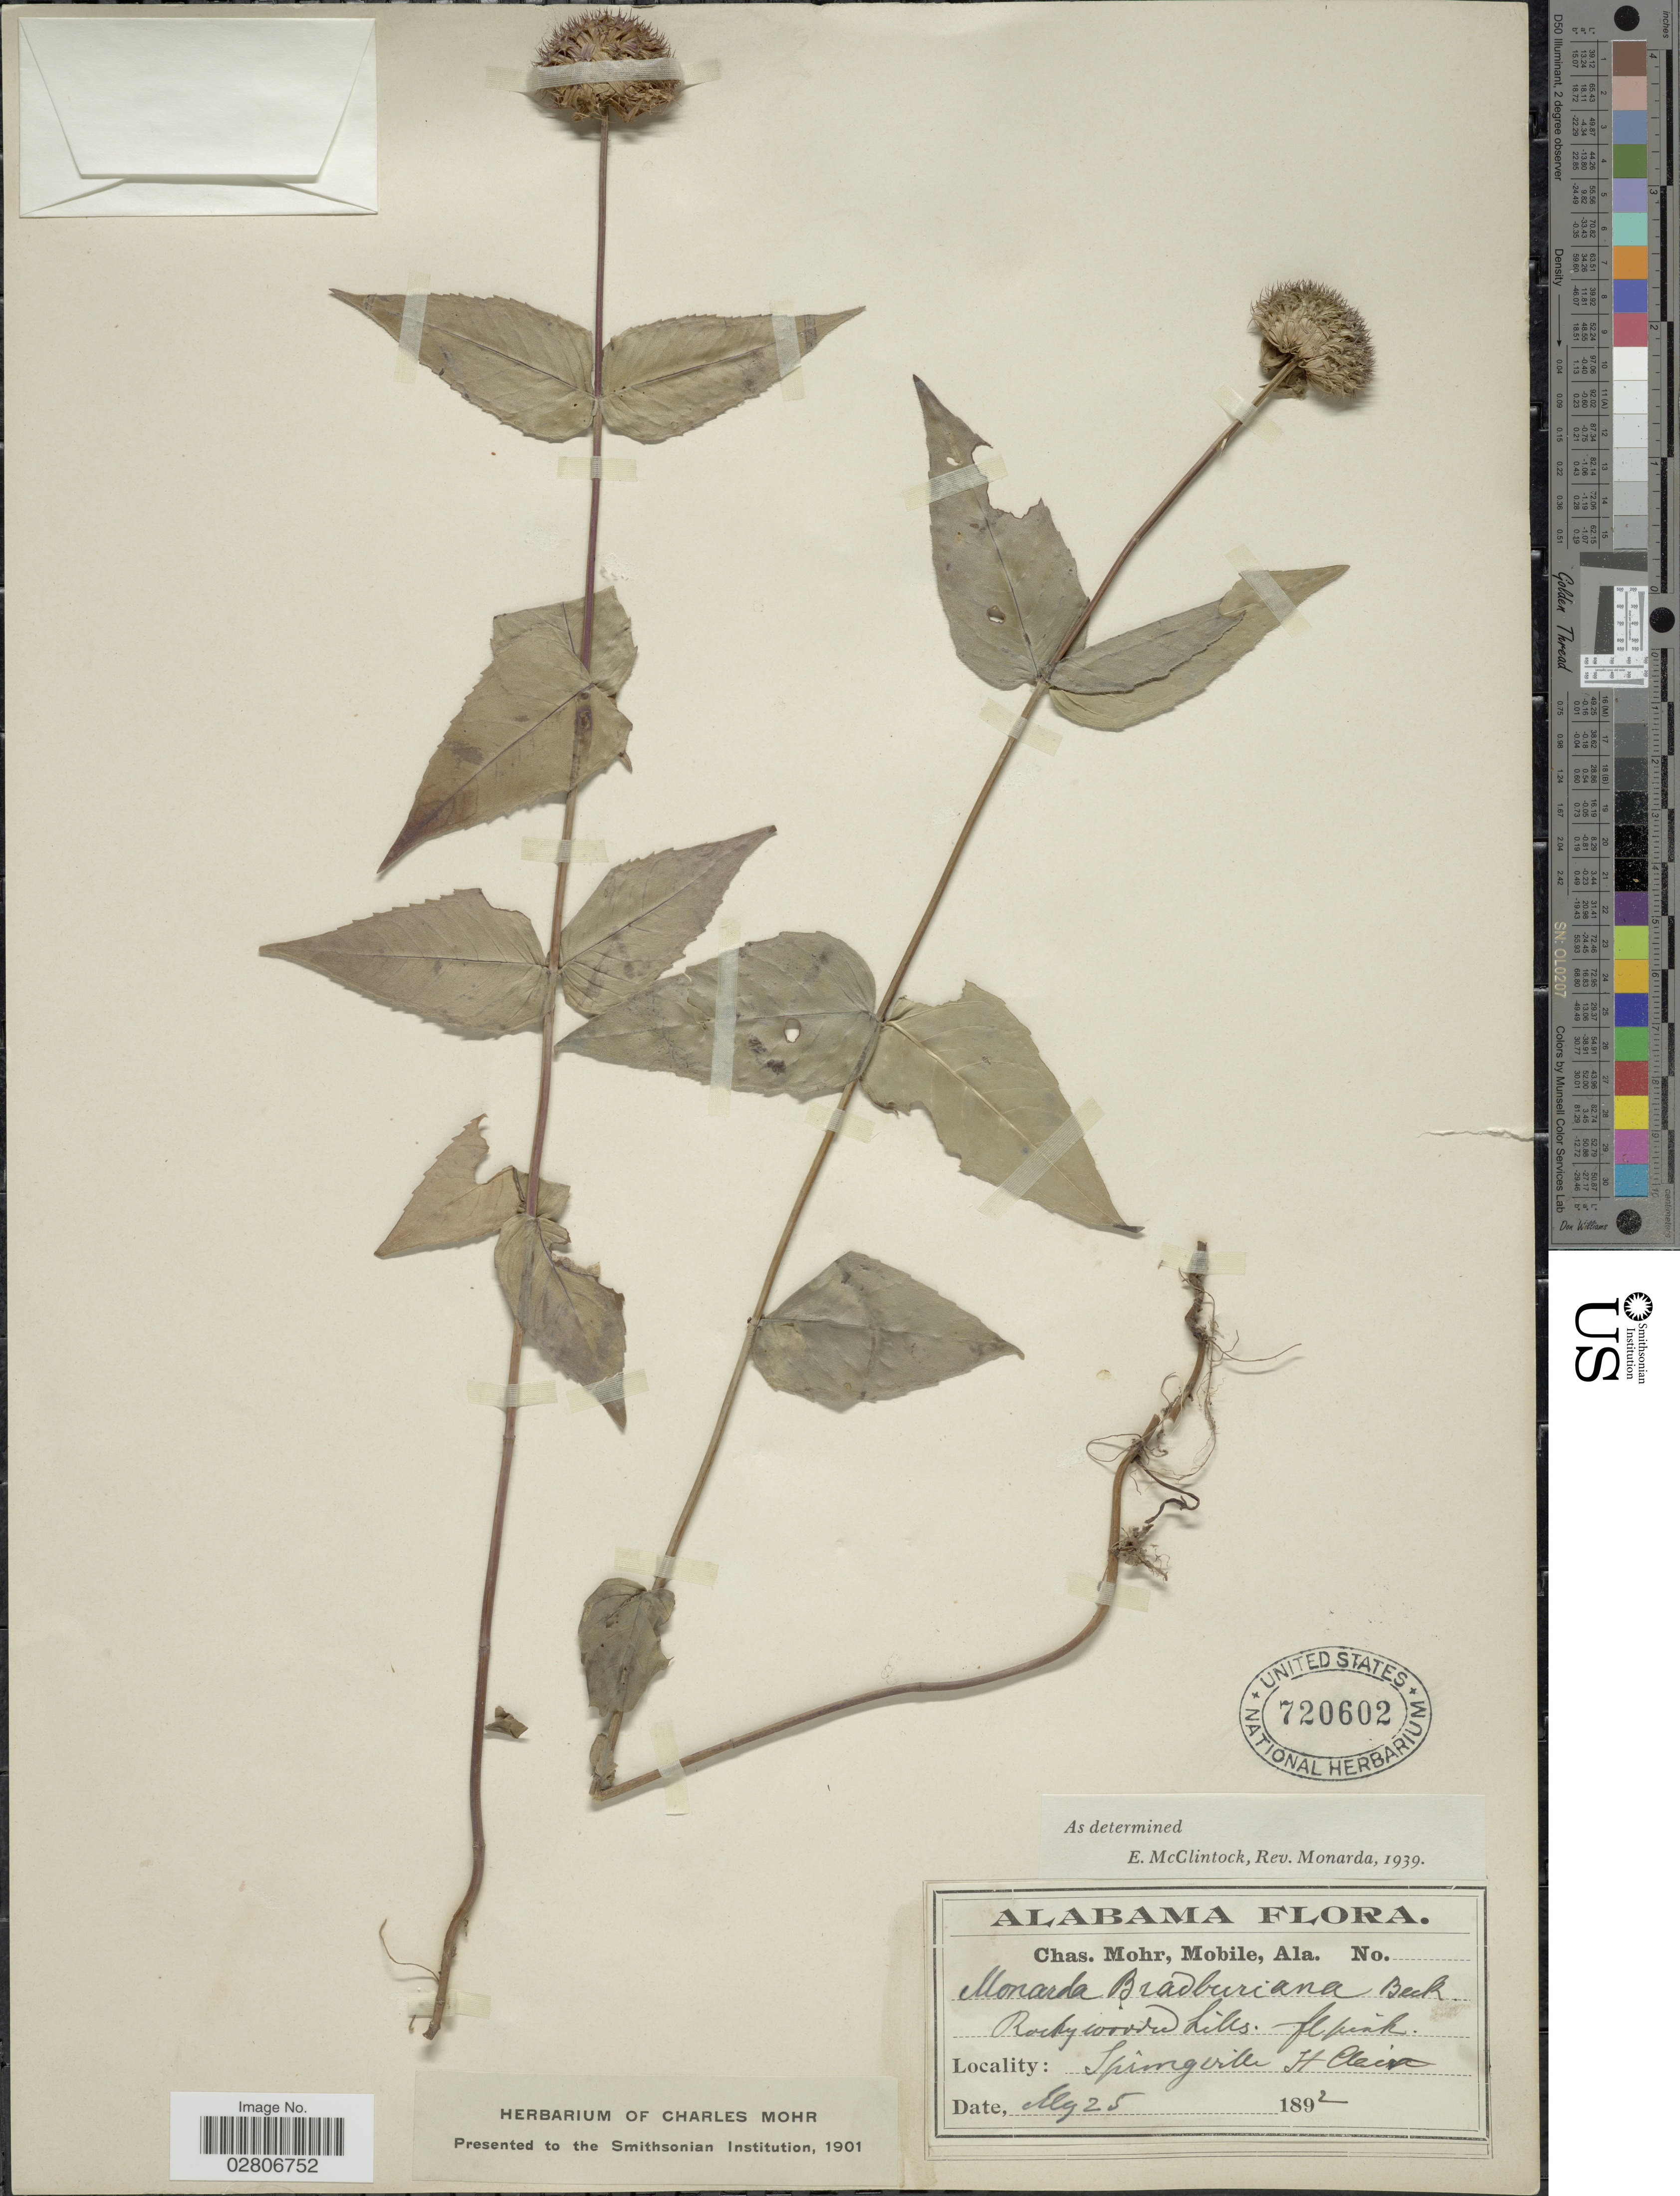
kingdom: Plantae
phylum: Tracheophyta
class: Magnoliopsida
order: Lamiales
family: Lamiaceae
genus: Monarda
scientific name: Monarda bradburiana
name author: L.C. Beck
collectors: ex herb. Charles Mohr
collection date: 1892-05-25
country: United States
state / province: Alabama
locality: Springville. St. Clair.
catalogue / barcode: US 720602